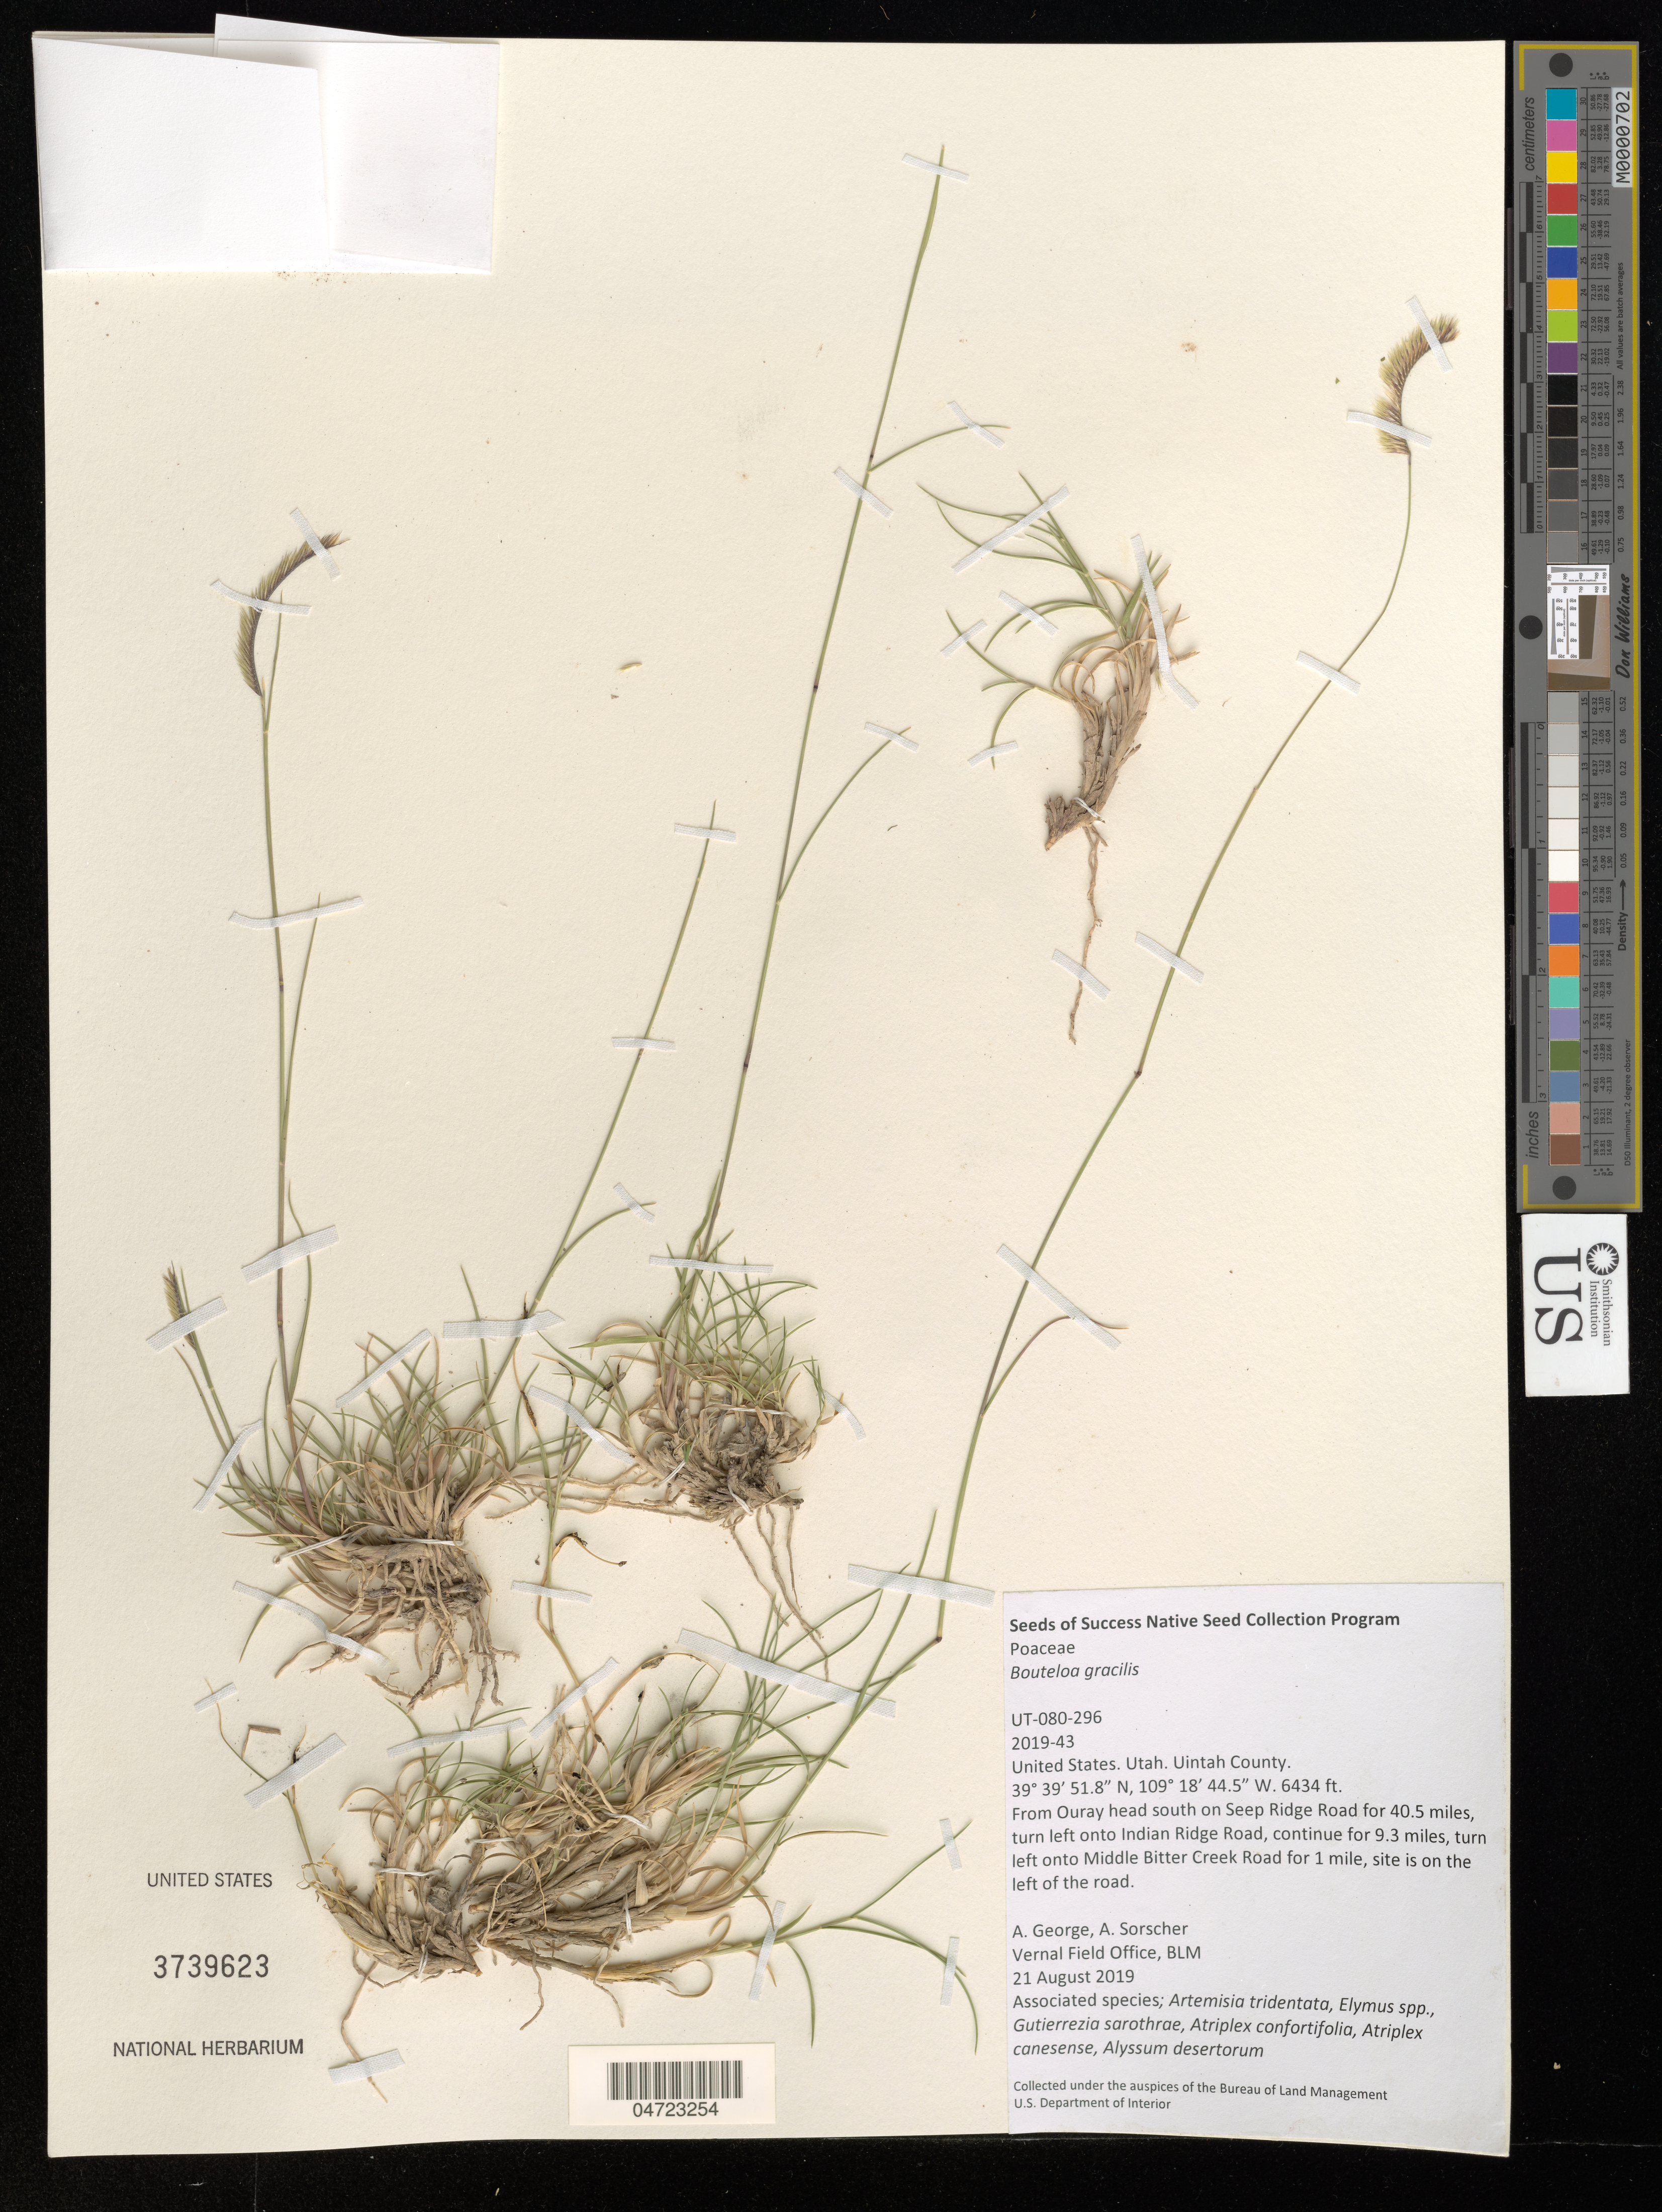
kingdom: Plantae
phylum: Tracheophyta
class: Liliopsida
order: Poales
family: Poaceae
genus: Bouteloua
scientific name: Bouteloua gracilis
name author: (Kunth) Lag. ex Griffiths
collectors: A. George & A. Sorscher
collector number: UT-080-296/2019-43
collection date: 2019-08-21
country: United States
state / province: Utah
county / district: Uintah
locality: Uintah County. From Ouray head south on Seep Ridge Road for 40.5 miles, turn left onto Indian Ridge Road, continue for 9.3 miles, turn left onto Middle Bitter Creek Road for 1 mile, site is on the left of the road.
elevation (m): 1961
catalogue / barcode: US 3739623